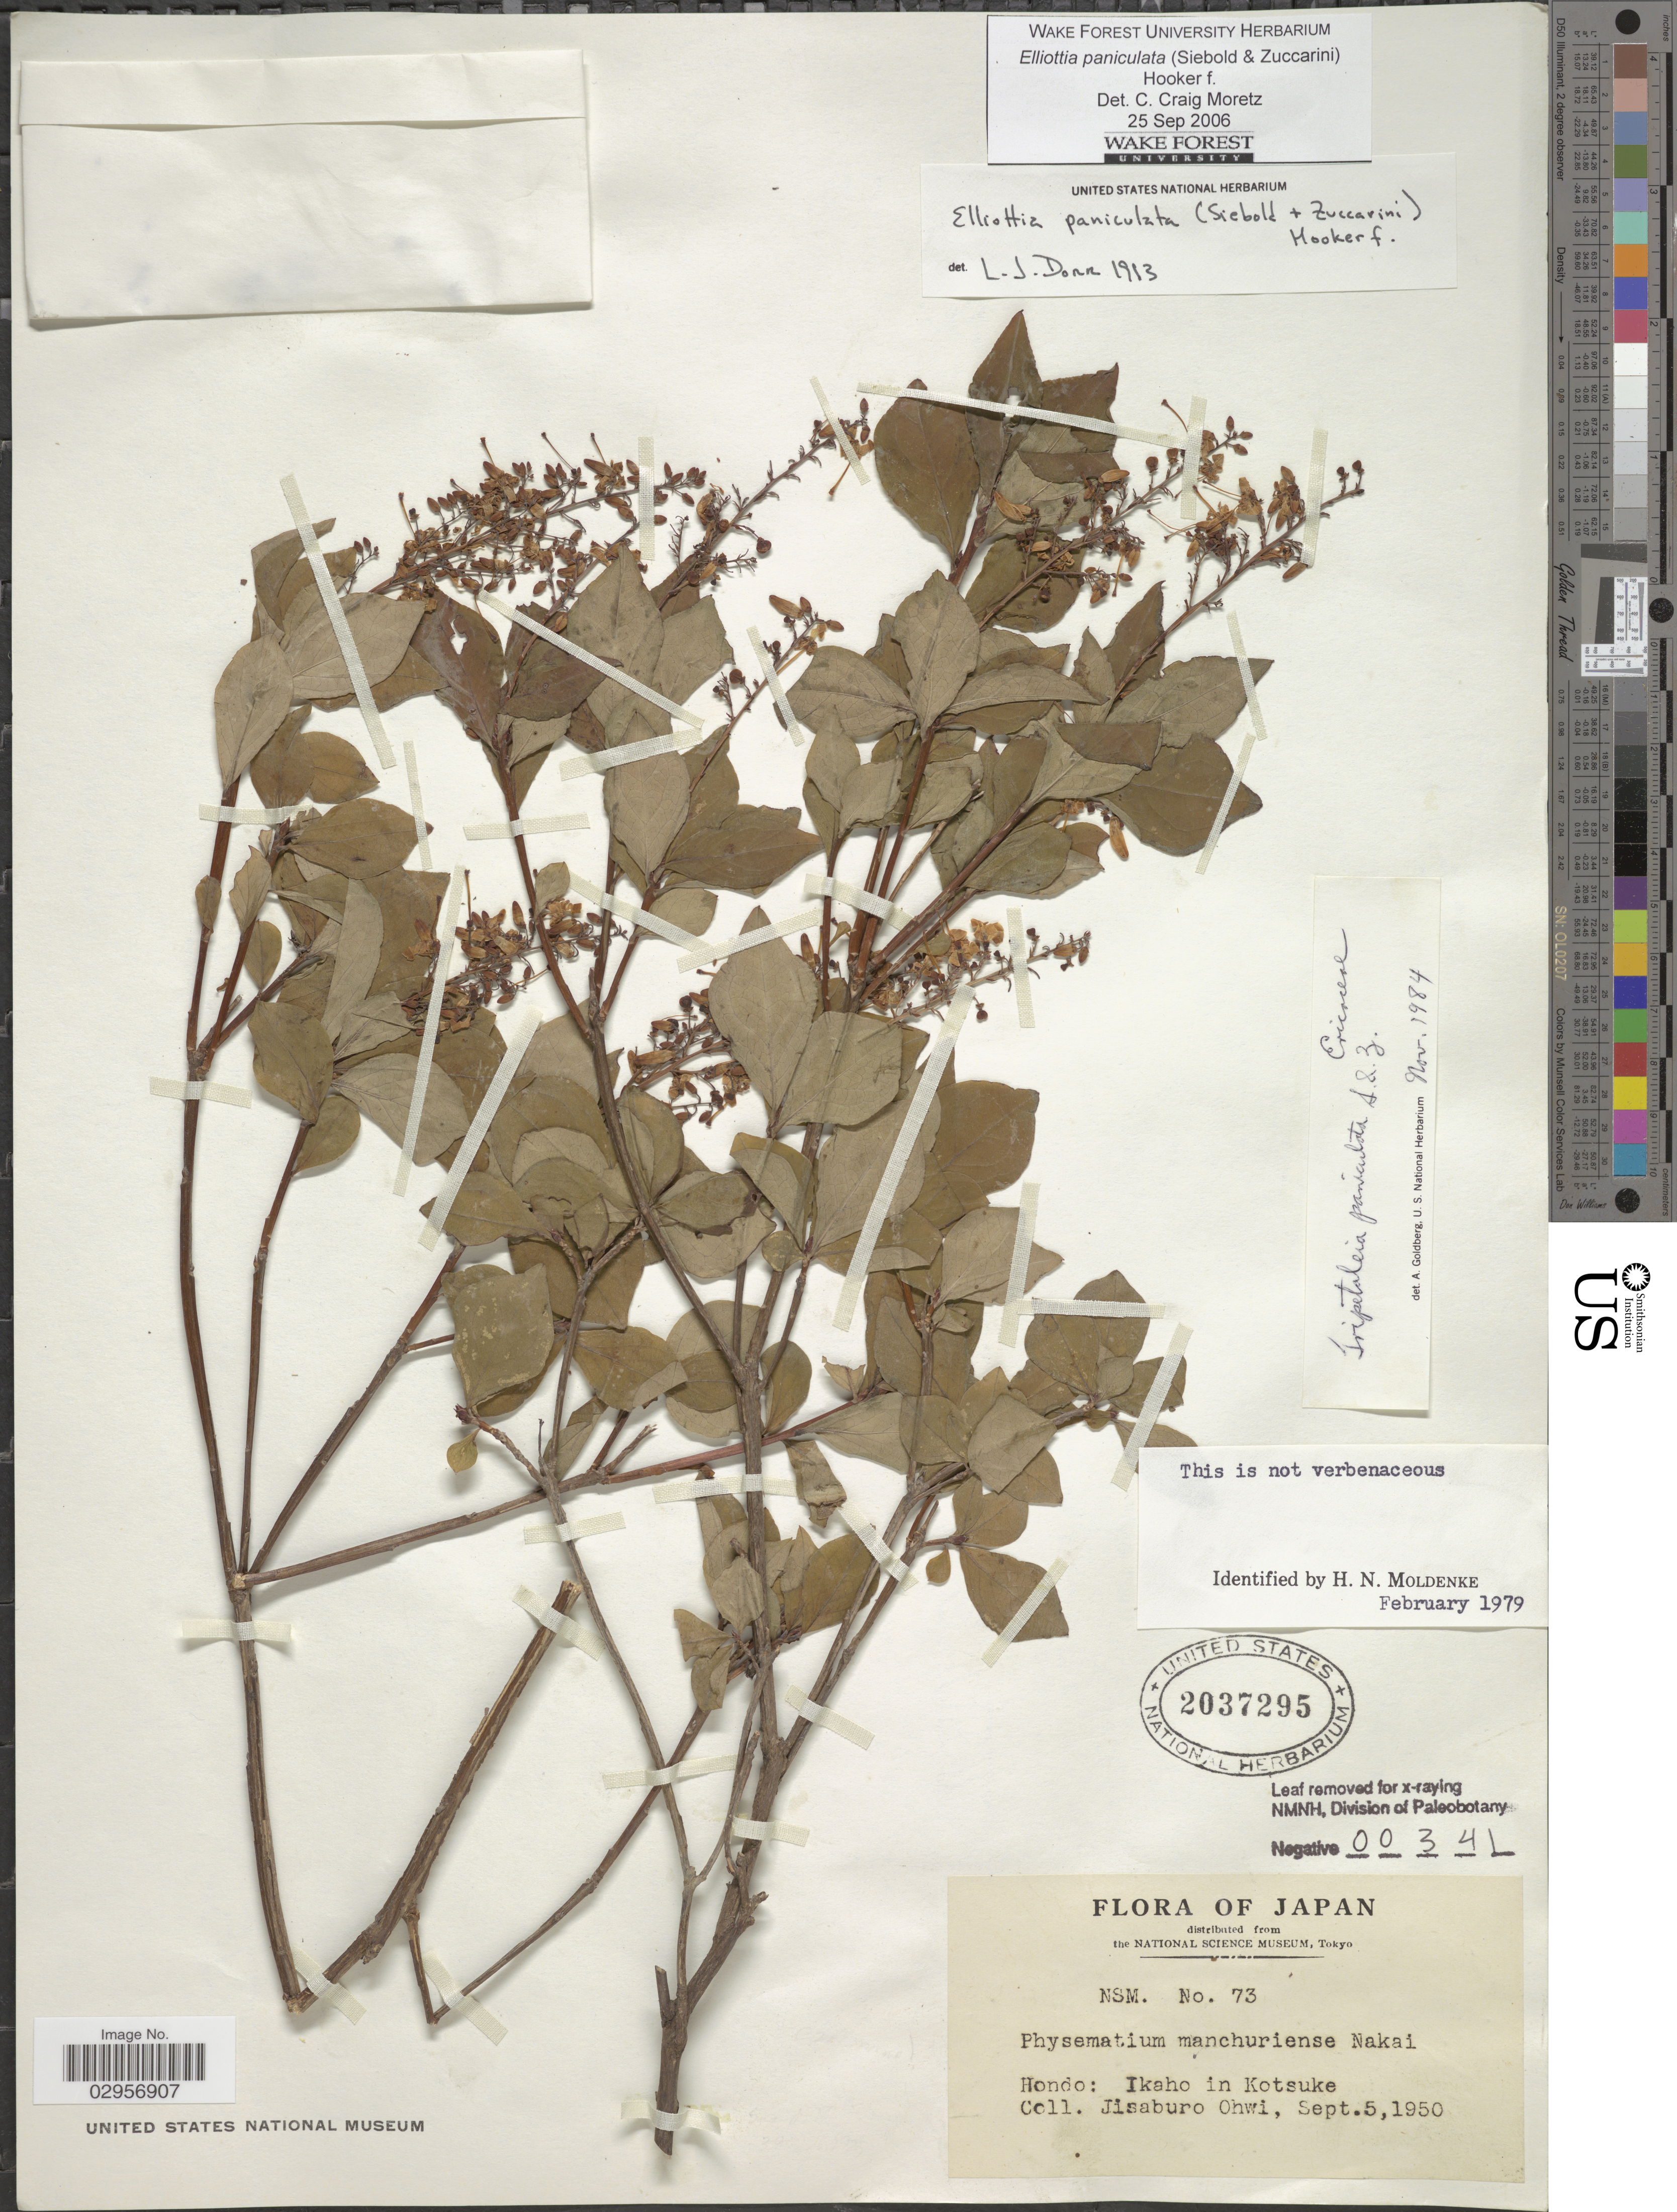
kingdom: Plantae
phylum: Tracheophyta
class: Magnoliopsida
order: Ericales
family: Ericaceae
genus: Elliottia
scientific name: Elliottia paniculata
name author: (Siebold & Zucc.) Benth. & Hook. f.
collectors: J. Ohwi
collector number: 73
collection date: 1950-09-05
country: Japan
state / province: Gunma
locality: Hondo: Ikaho in Kotsuke.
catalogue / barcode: US 2037295